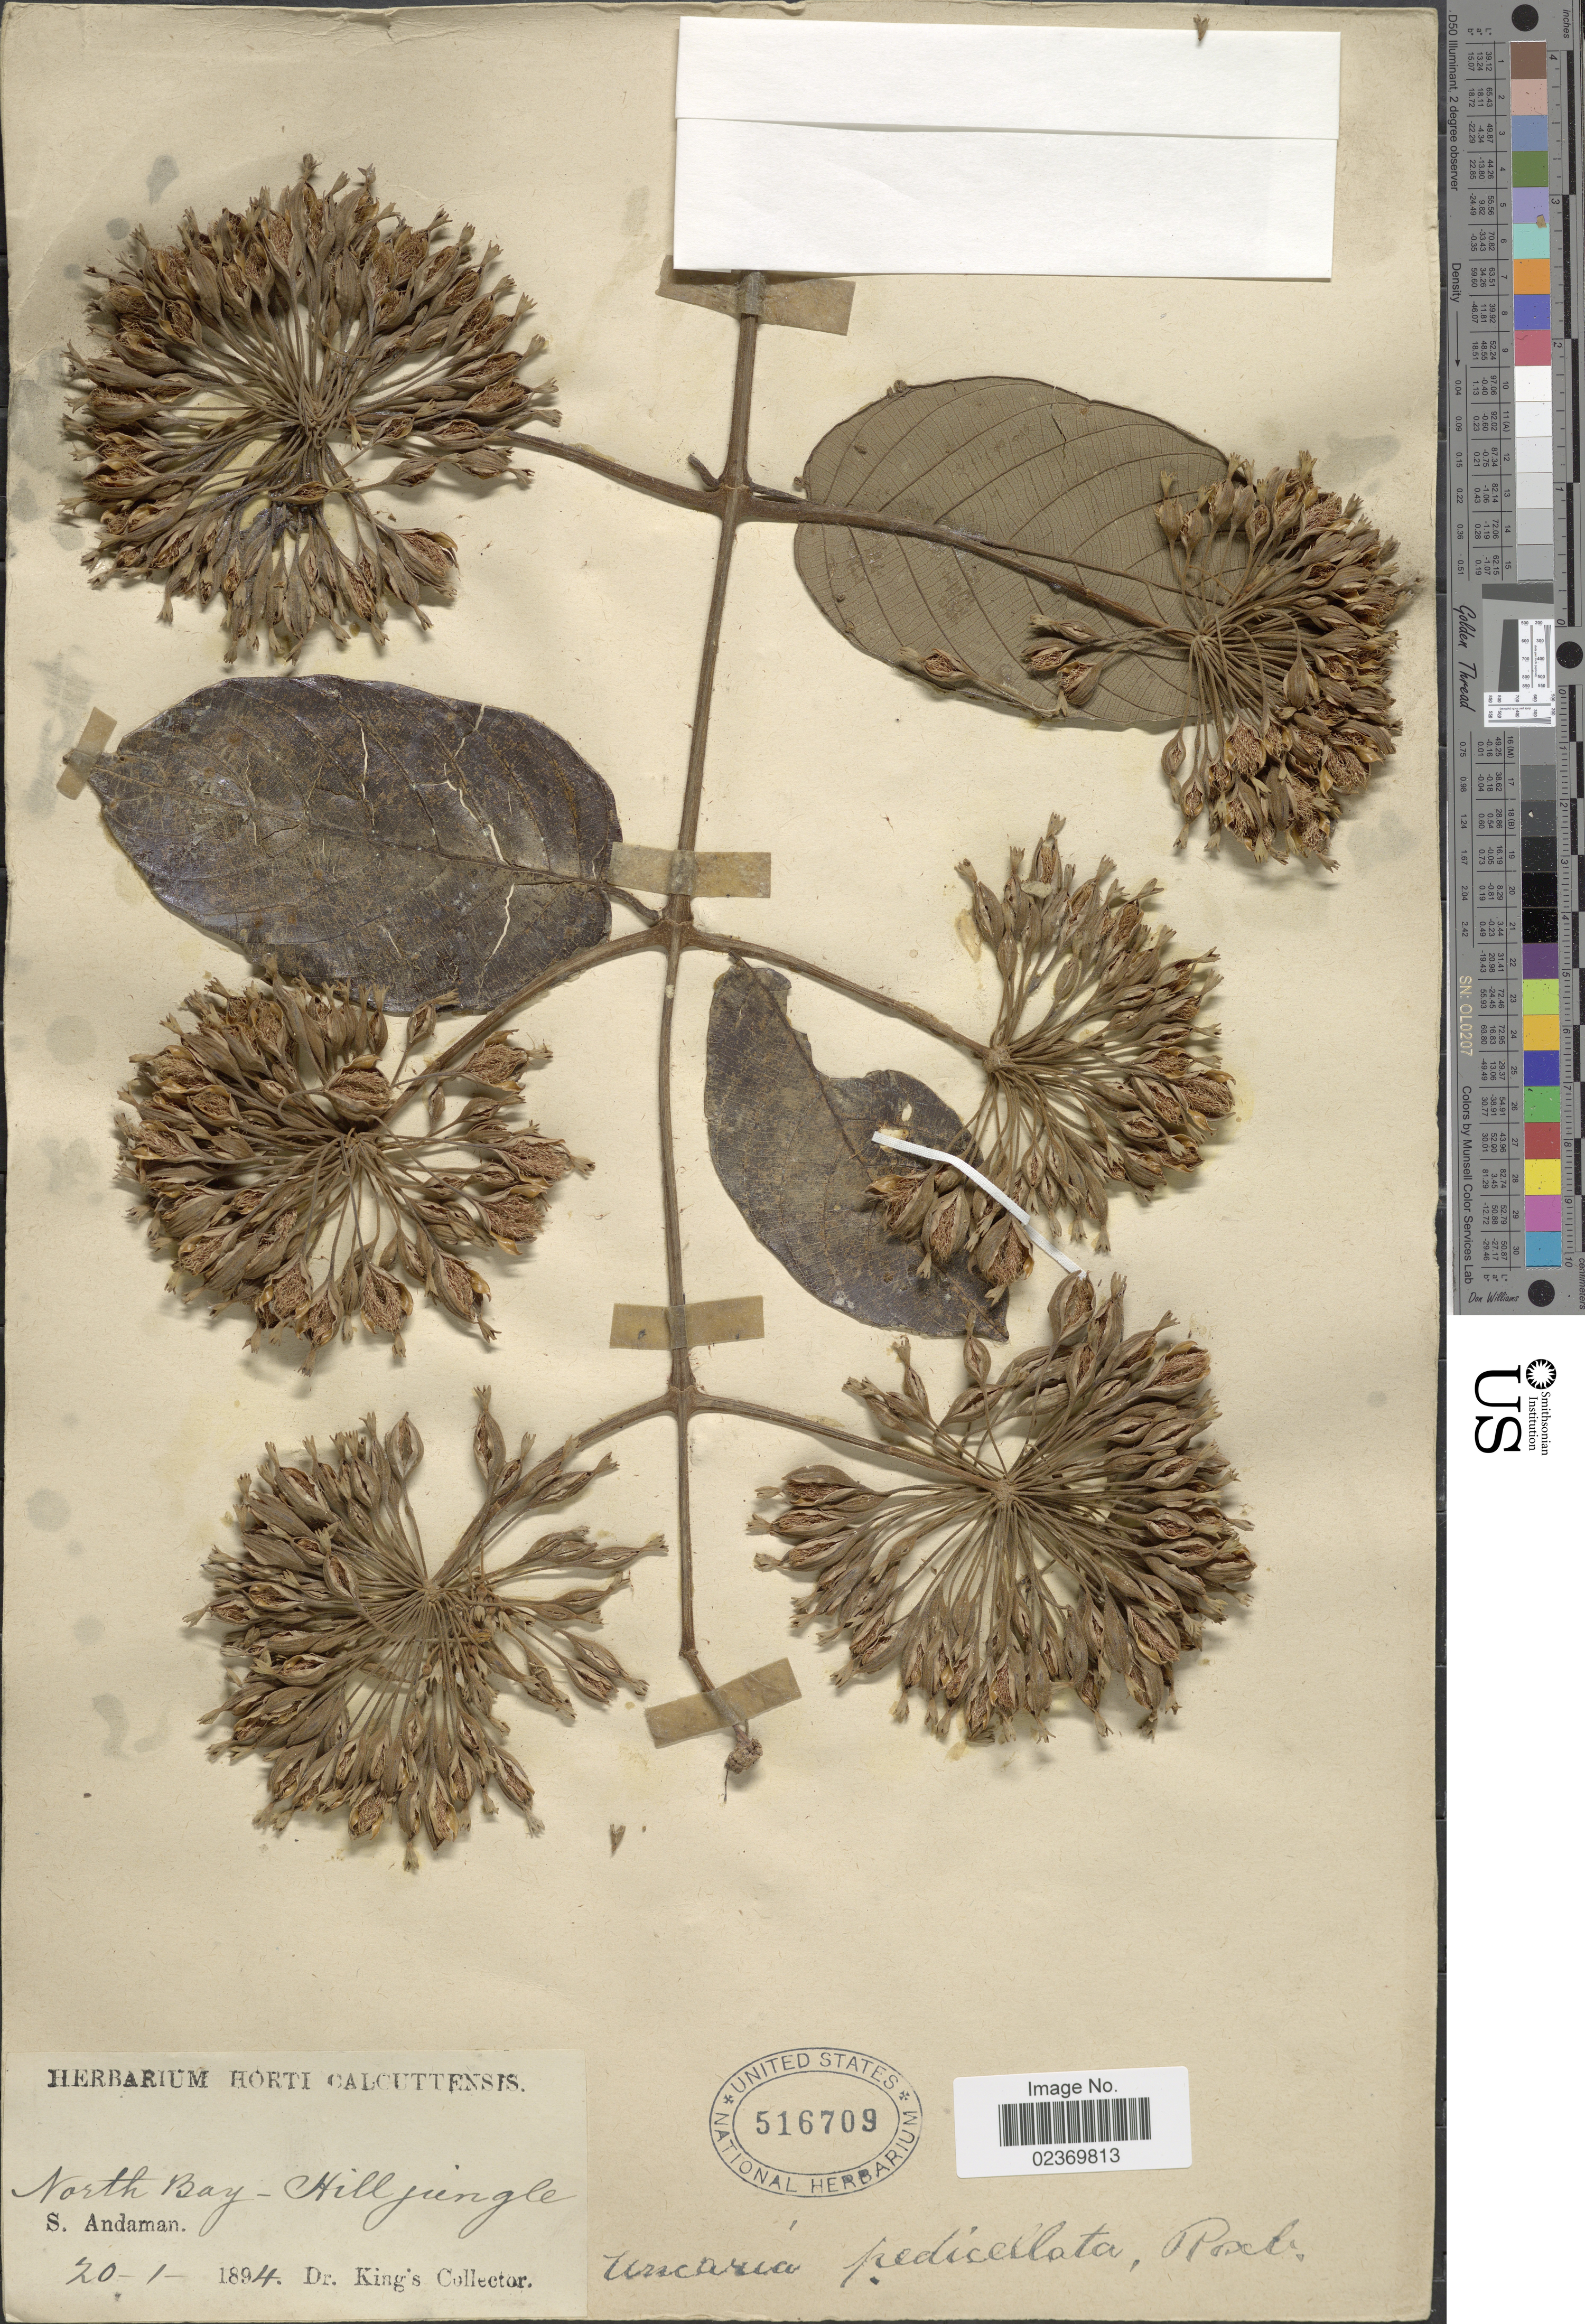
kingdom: Plantae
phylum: Tracheophyta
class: Magnoliopsida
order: Gentianales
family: Rubiaceae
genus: Uncaria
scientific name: Uncaria pedicellata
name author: Roxb.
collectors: Dr. King's collector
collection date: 1894-01-20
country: India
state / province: Andaman and Nicobar Islands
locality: North Bay - Hill jungle S. Andaman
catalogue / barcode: US 516709